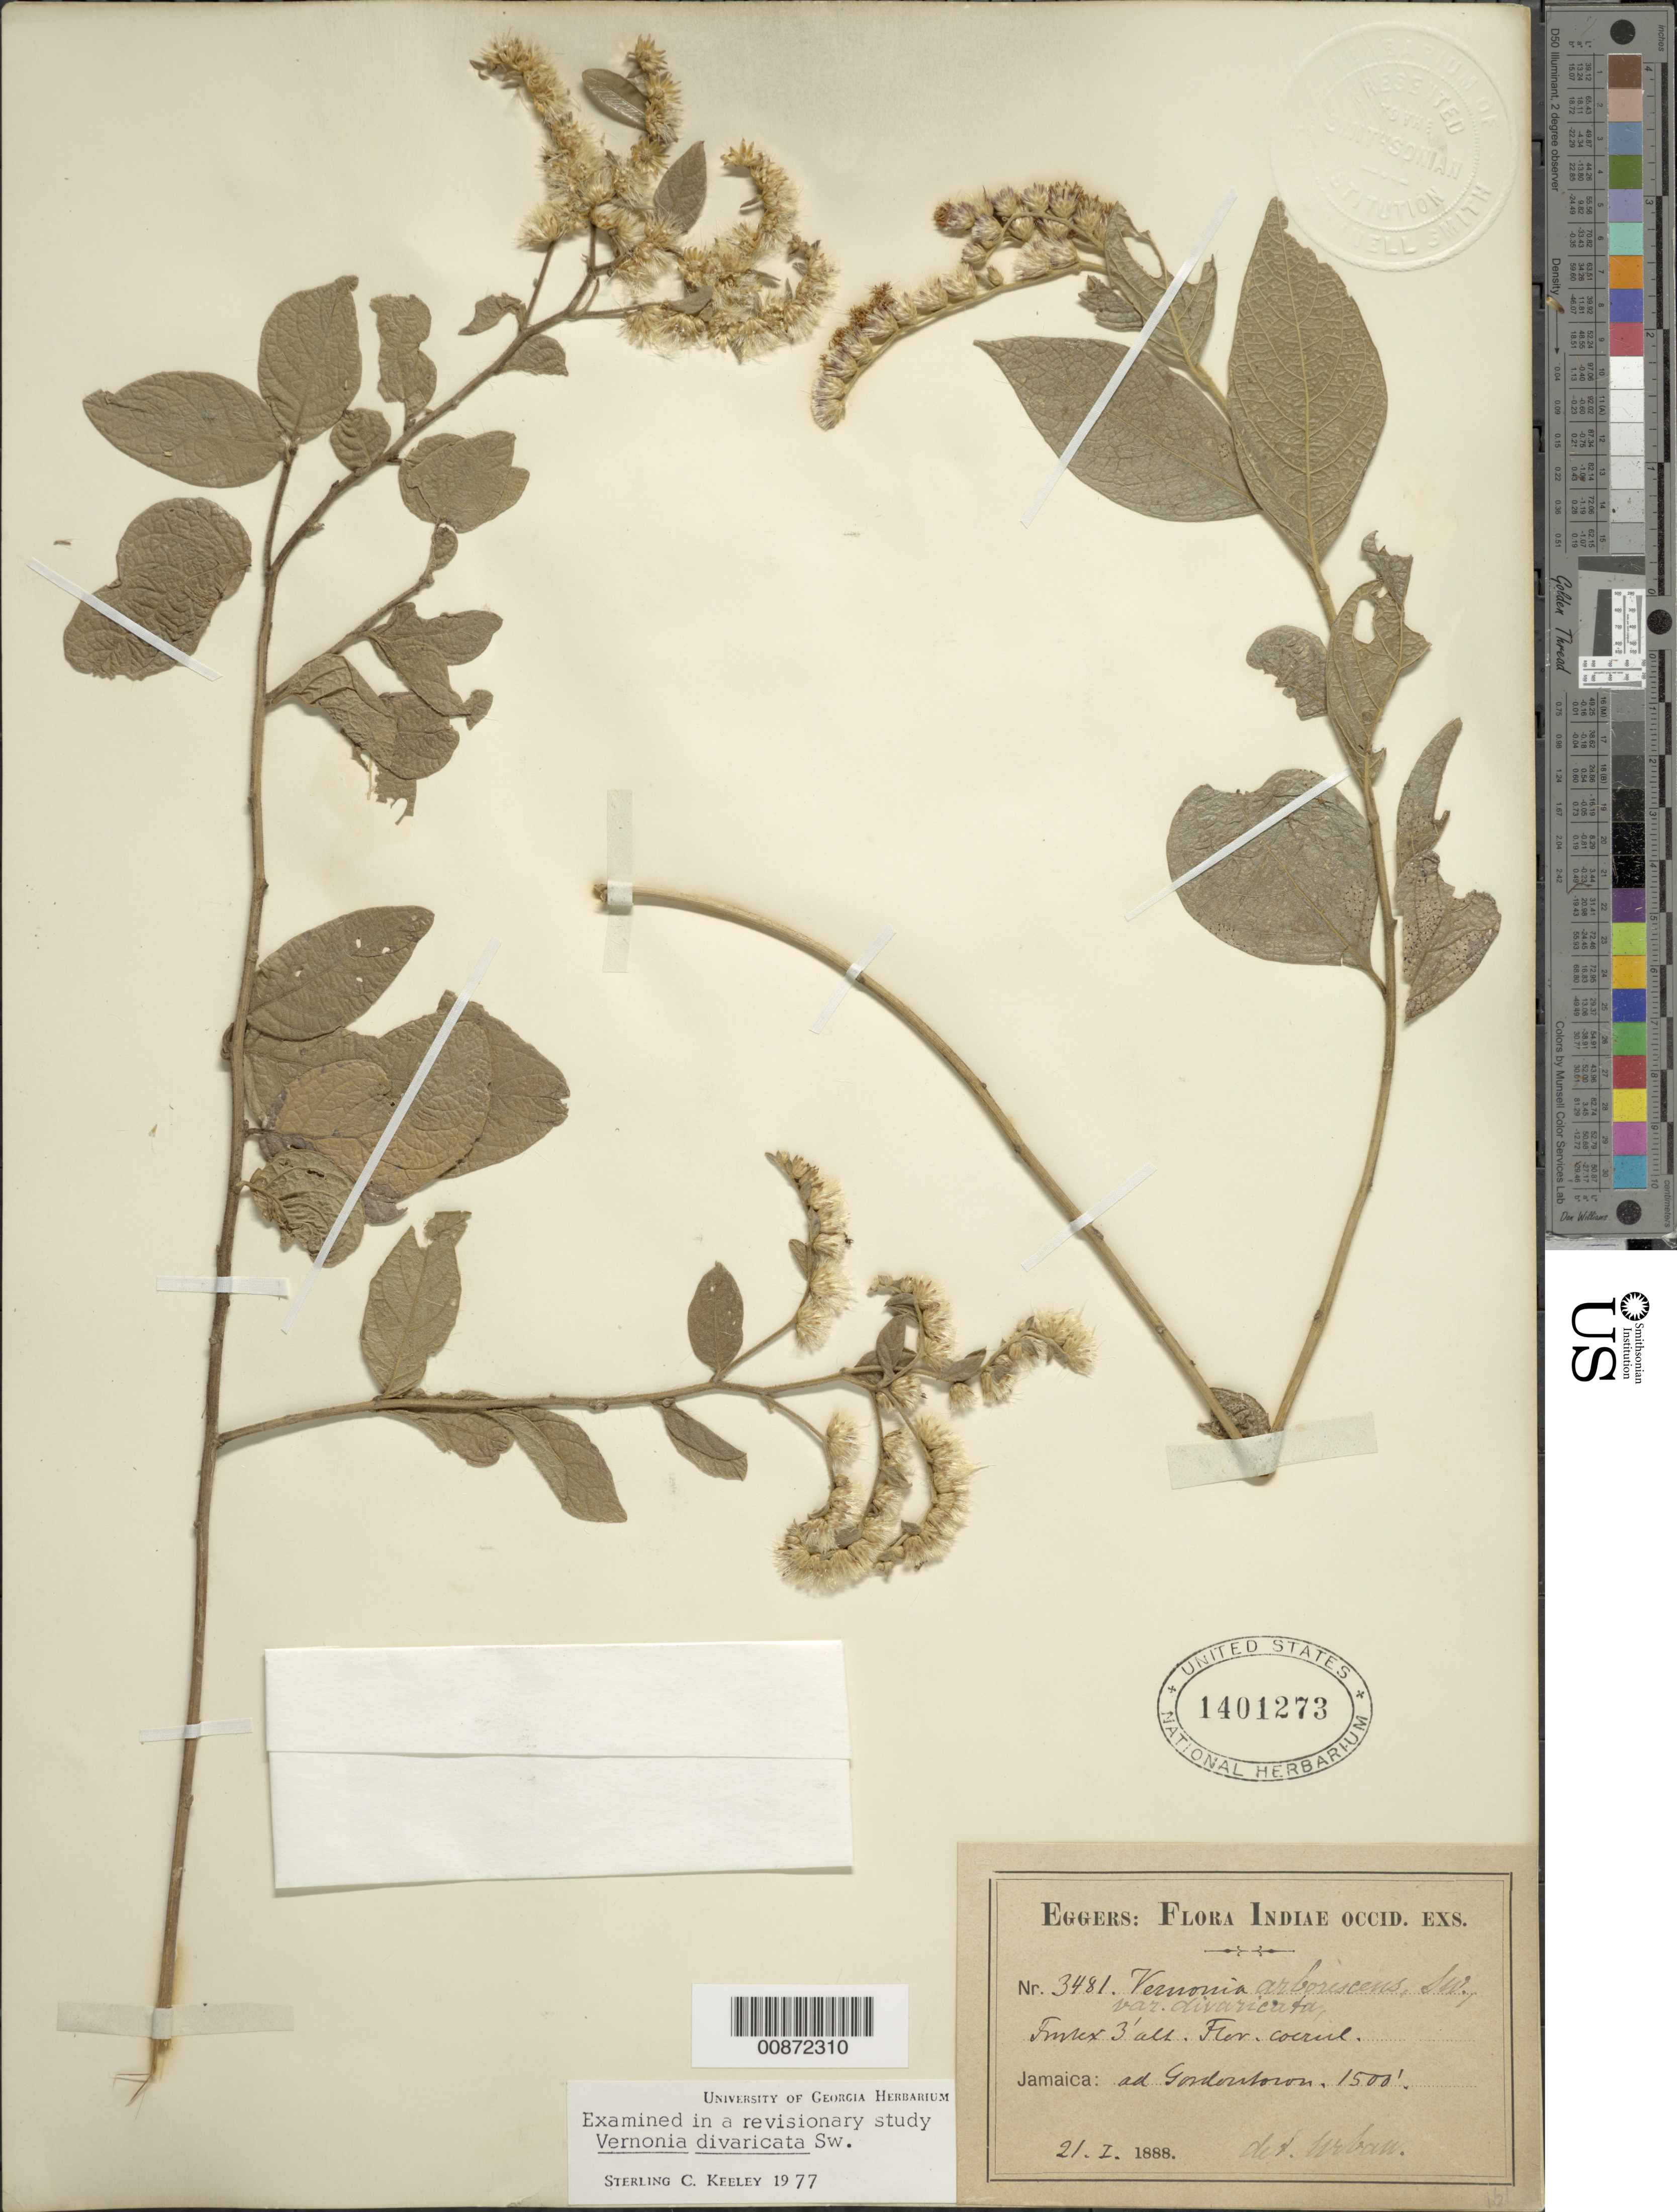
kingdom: Plantae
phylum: Tracheophyta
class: Magnoliopsida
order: Asterales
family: Asteraceae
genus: Lepidaploa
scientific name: Lepidaploa arborescens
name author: (L.) H. Rob.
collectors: I. Urban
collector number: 3481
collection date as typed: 21 Feb 1888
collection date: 1888-02-21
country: Jamaica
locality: Ad Gordontown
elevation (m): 457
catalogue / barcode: US 1401273